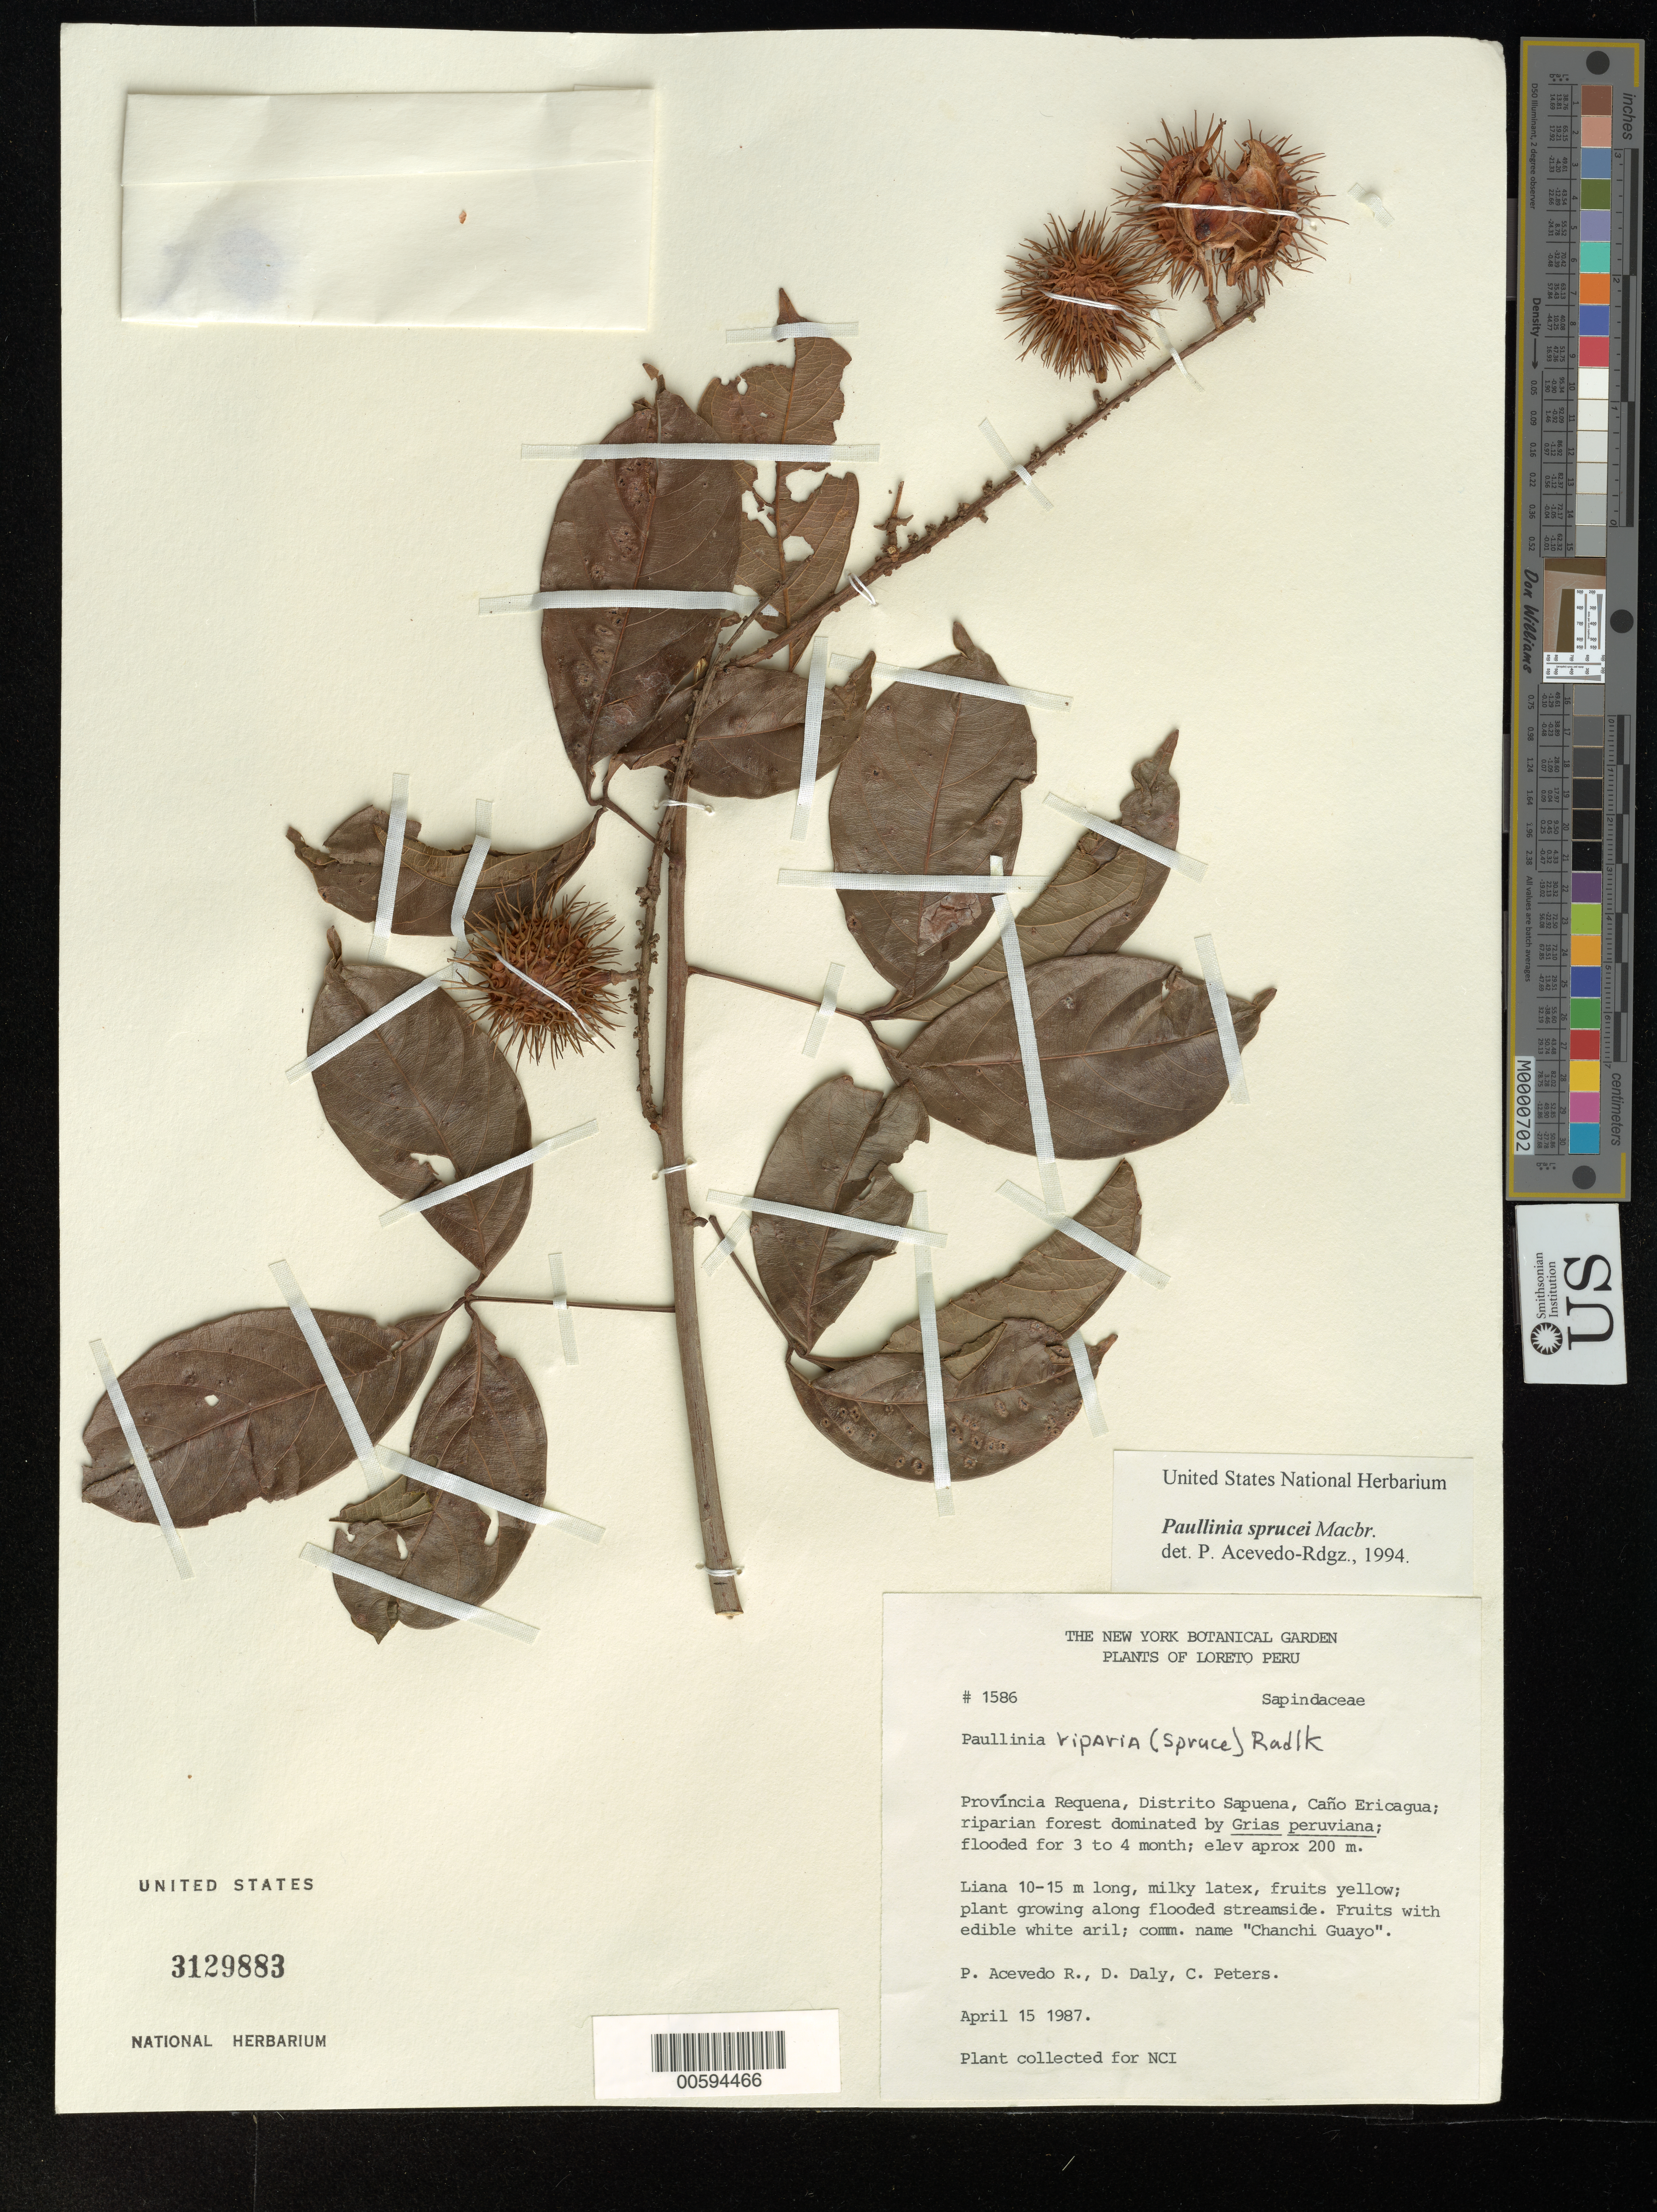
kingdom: Plantae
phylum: Tracheophyta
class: Magnoliopsida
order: Sapindales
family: Sapindaceae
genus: Paullinia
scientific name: Paullinia sprucei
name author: J.F. Macbr.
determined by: Acevedo-Rodríguez, P., (BOT), Smithsonian Institution - National Museum of Natural History (UNITED STATES)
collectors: P. Acevedo-Rodr., D. C. Daly & C. Peters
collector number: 1586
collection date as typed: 15 Apr 1987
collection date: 1987-04-15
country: Peru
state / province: Loreto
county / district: Requena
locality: Loreto; Prov. Requena; Dist. Sapuena; Cano Ericagua.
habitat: A orilla de cano.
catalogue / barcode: US 3129883